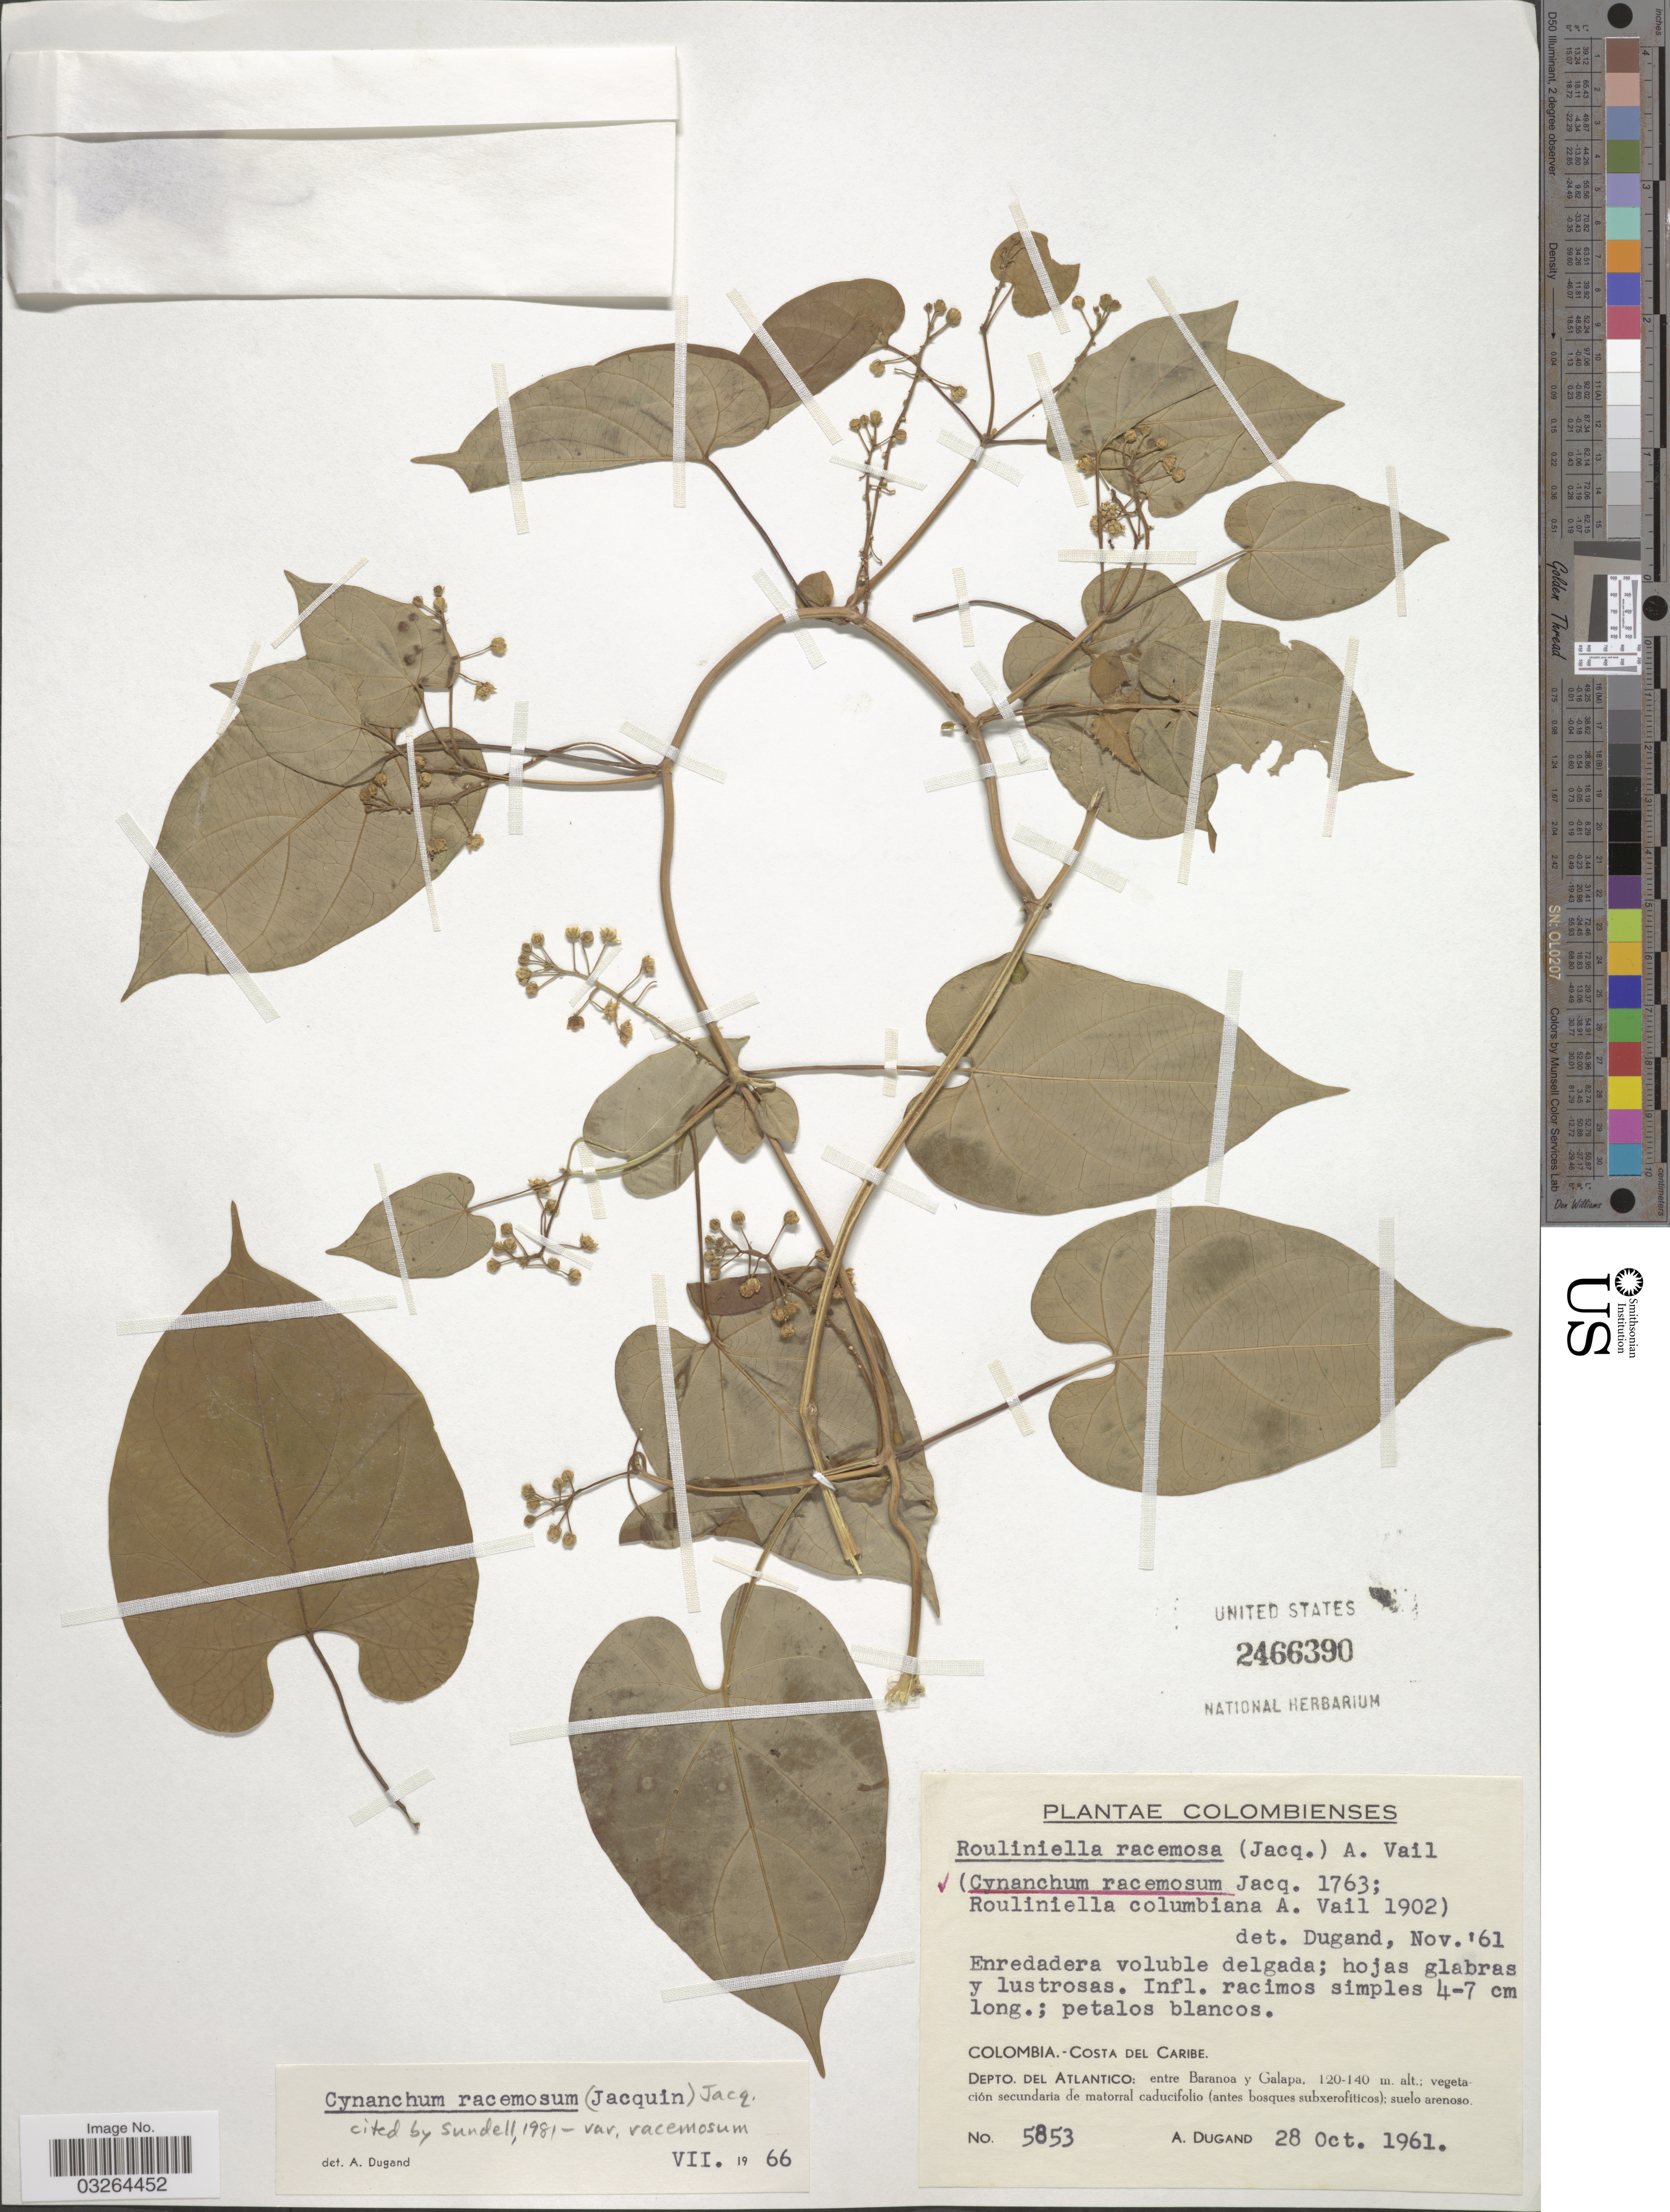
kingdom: Plantae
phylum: Tracheophyta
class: Magnoliopsida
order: Gentianales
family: Apocynaceae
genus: Cynanchum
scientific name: Cynanchum racemosum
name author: (Jacq.) Jacq.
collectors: A. Dugand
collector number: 5853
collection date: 1961-10-28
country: Colombia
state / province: Atlántico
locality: Costa del Caribe. Depto. del Atlantico: entre Baranoa y Galapa.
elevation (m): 120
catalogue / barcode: US 2466390